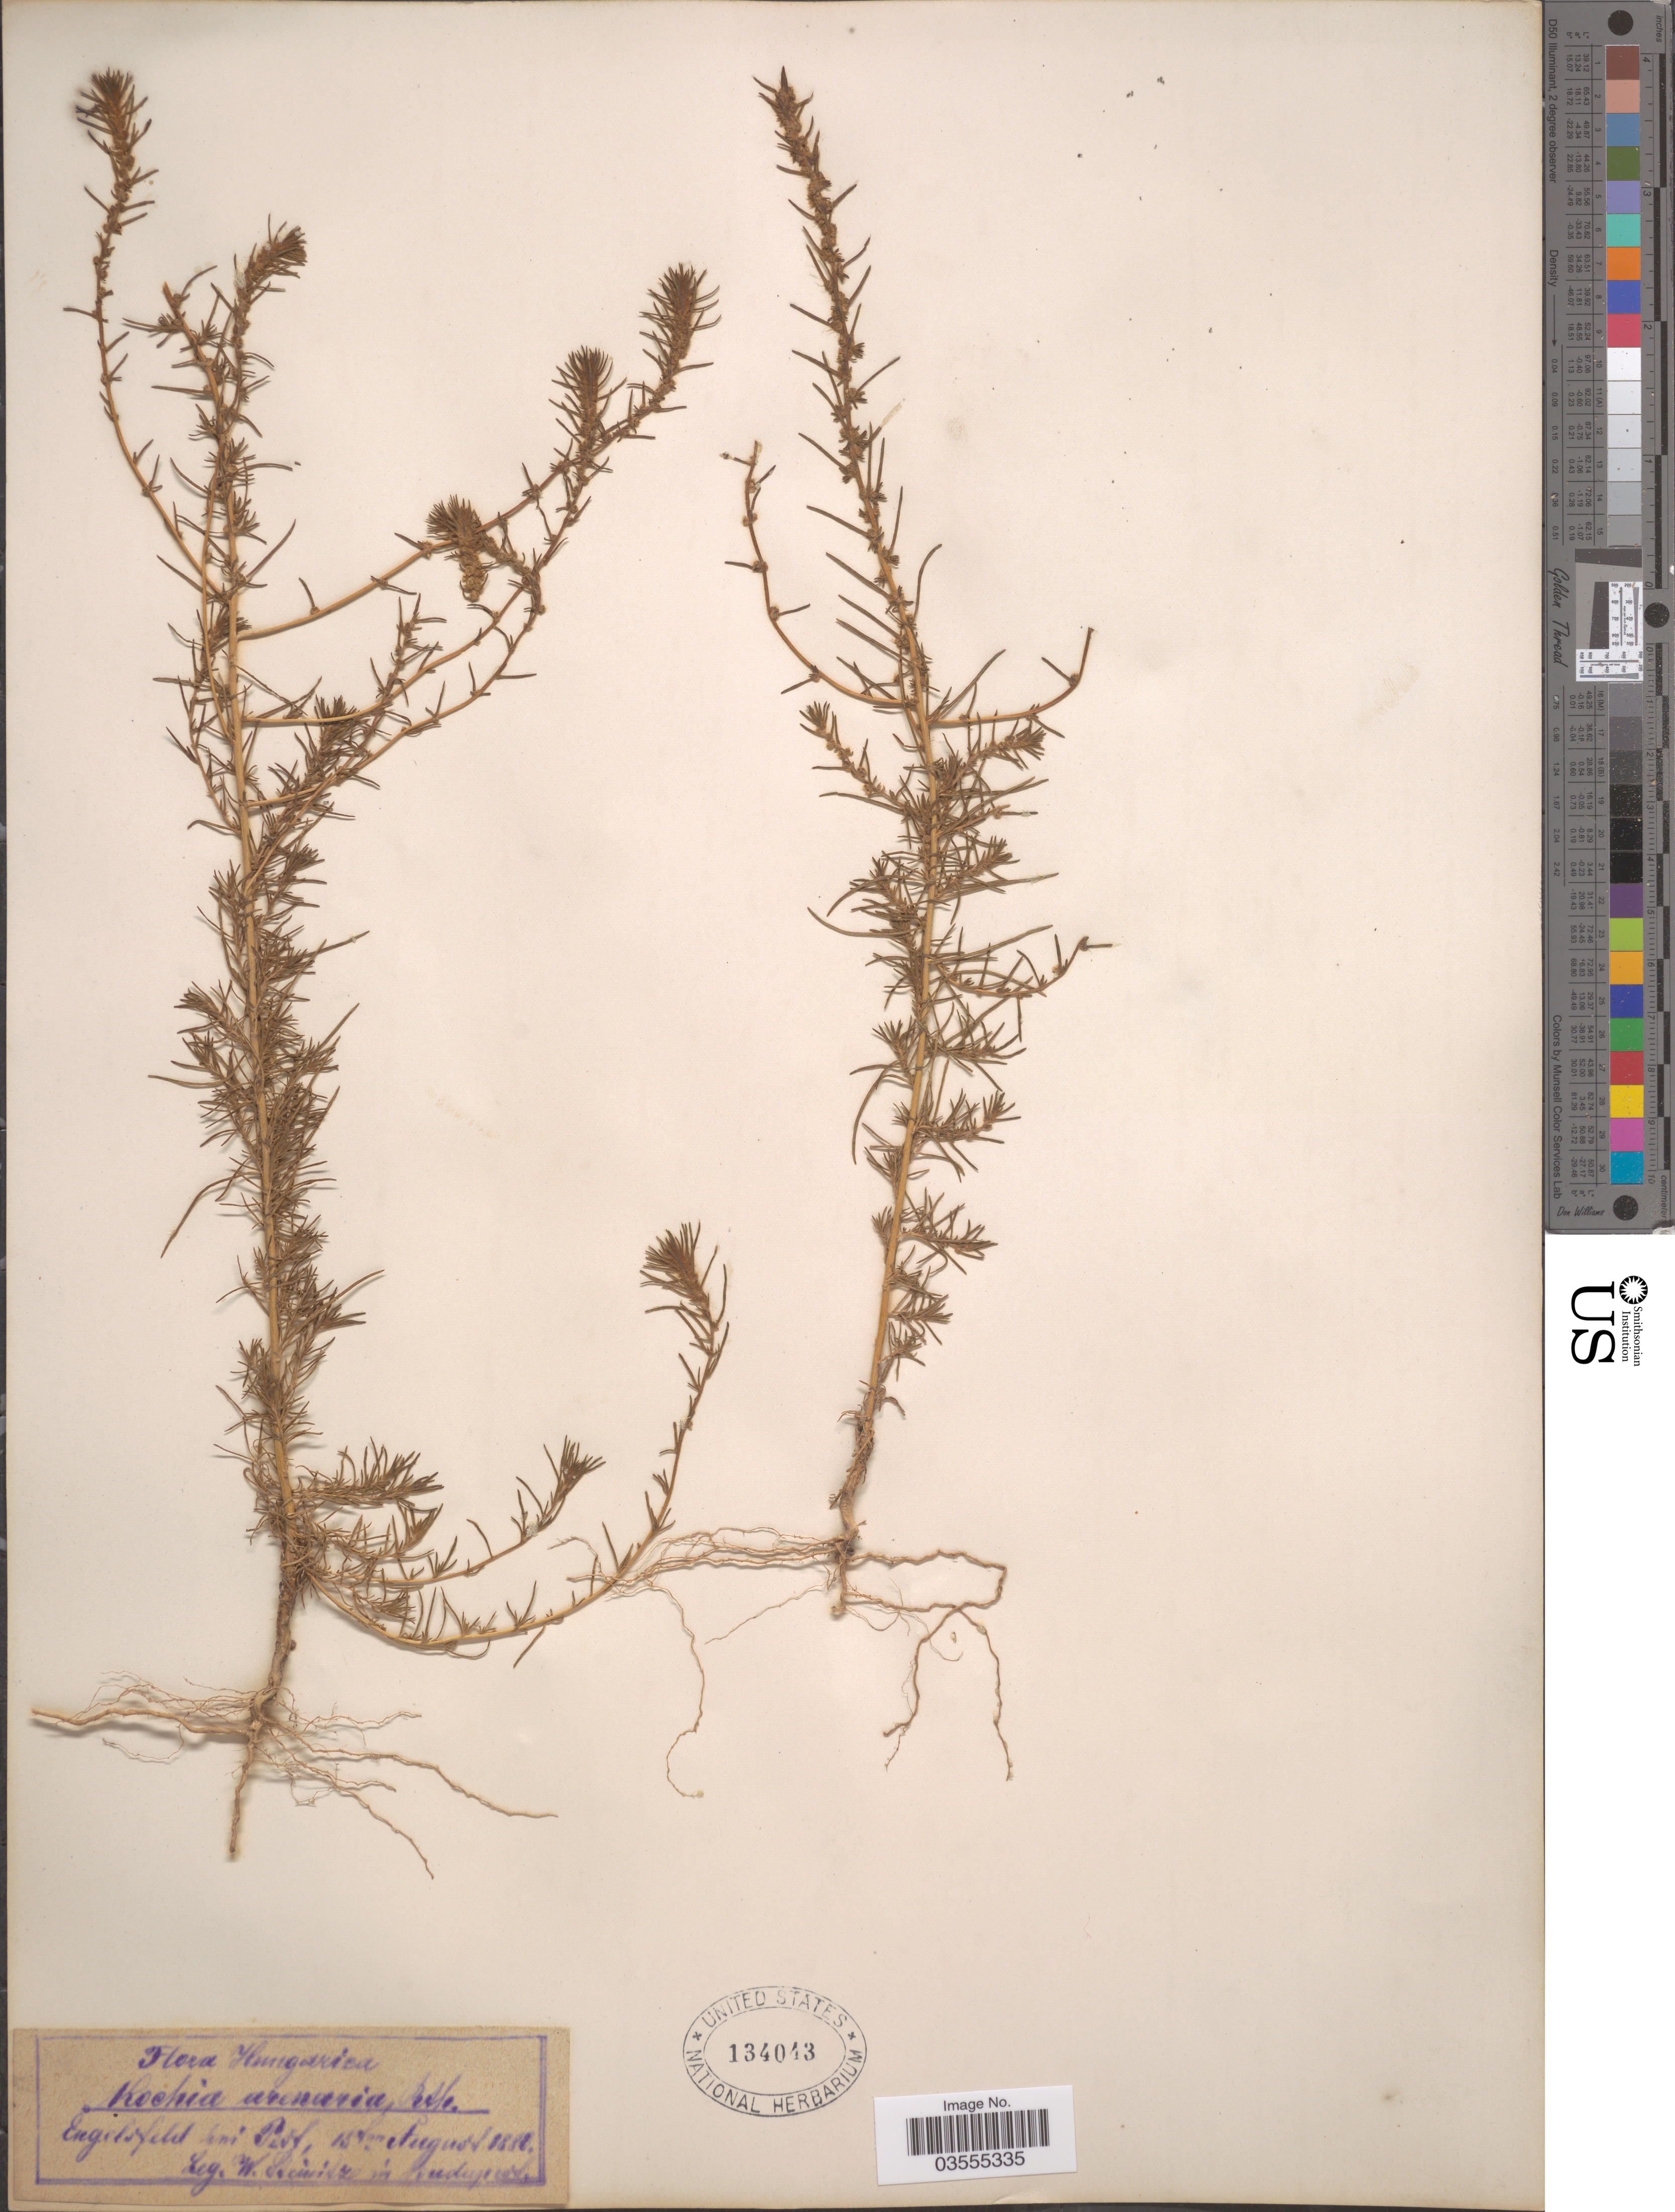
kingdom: Plantae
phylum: Tracheophyta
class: Magnoliopsida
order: Caryophyllales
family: Amaranthaceae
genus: Bassia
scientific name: Bassia laniflora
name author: (S.G. Gmel.) A.J. Scott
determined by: Strong, Mark T., (BOT), Smithsonian Institution - National Museum of Natural History (UNITED STATES)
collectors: W. Steinitz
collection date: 1881-08-15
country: Hungary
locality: Hungarica. Engelsfeld bei Pest.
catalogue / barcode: US 134043